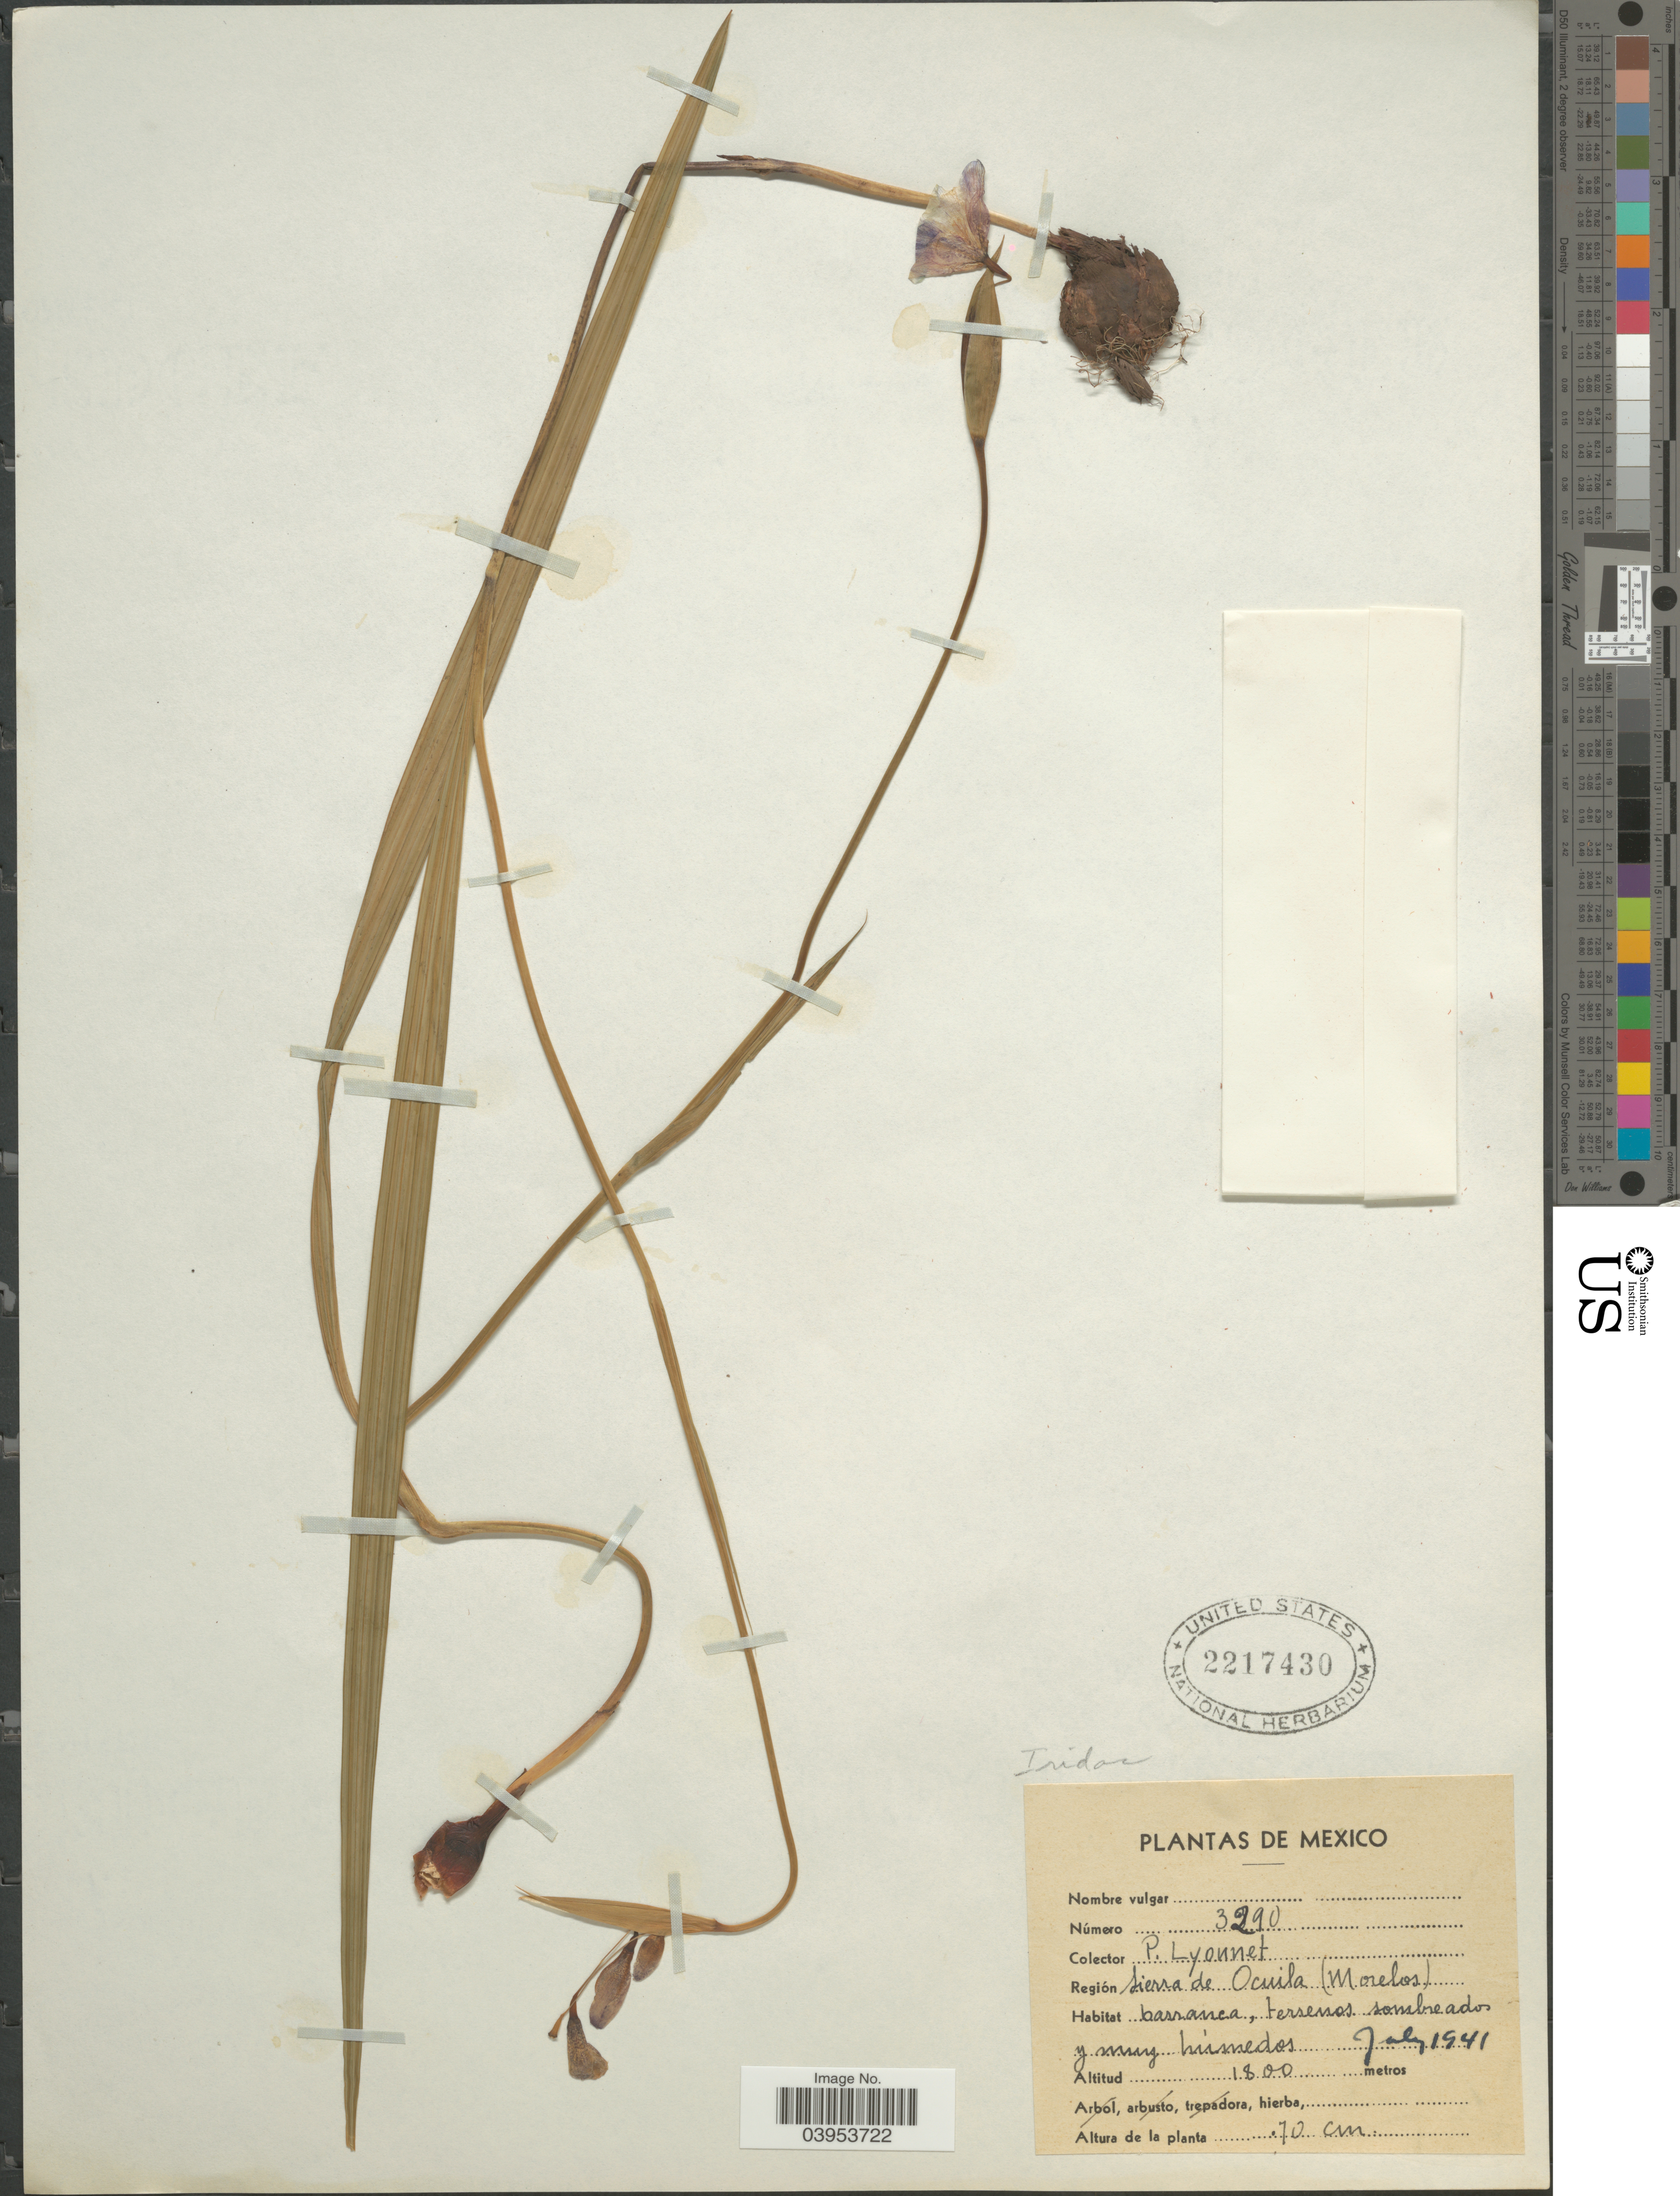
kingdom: Plantae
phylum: Tracheophyta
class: Liliopsida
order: Asparagales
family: Iridaceae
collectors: P. Lyonnet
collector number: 3290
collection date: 1941-07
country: Mexico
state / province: Morelos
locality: Region Sierra de Ocuila.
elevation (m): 1800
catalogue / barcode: US 2217430